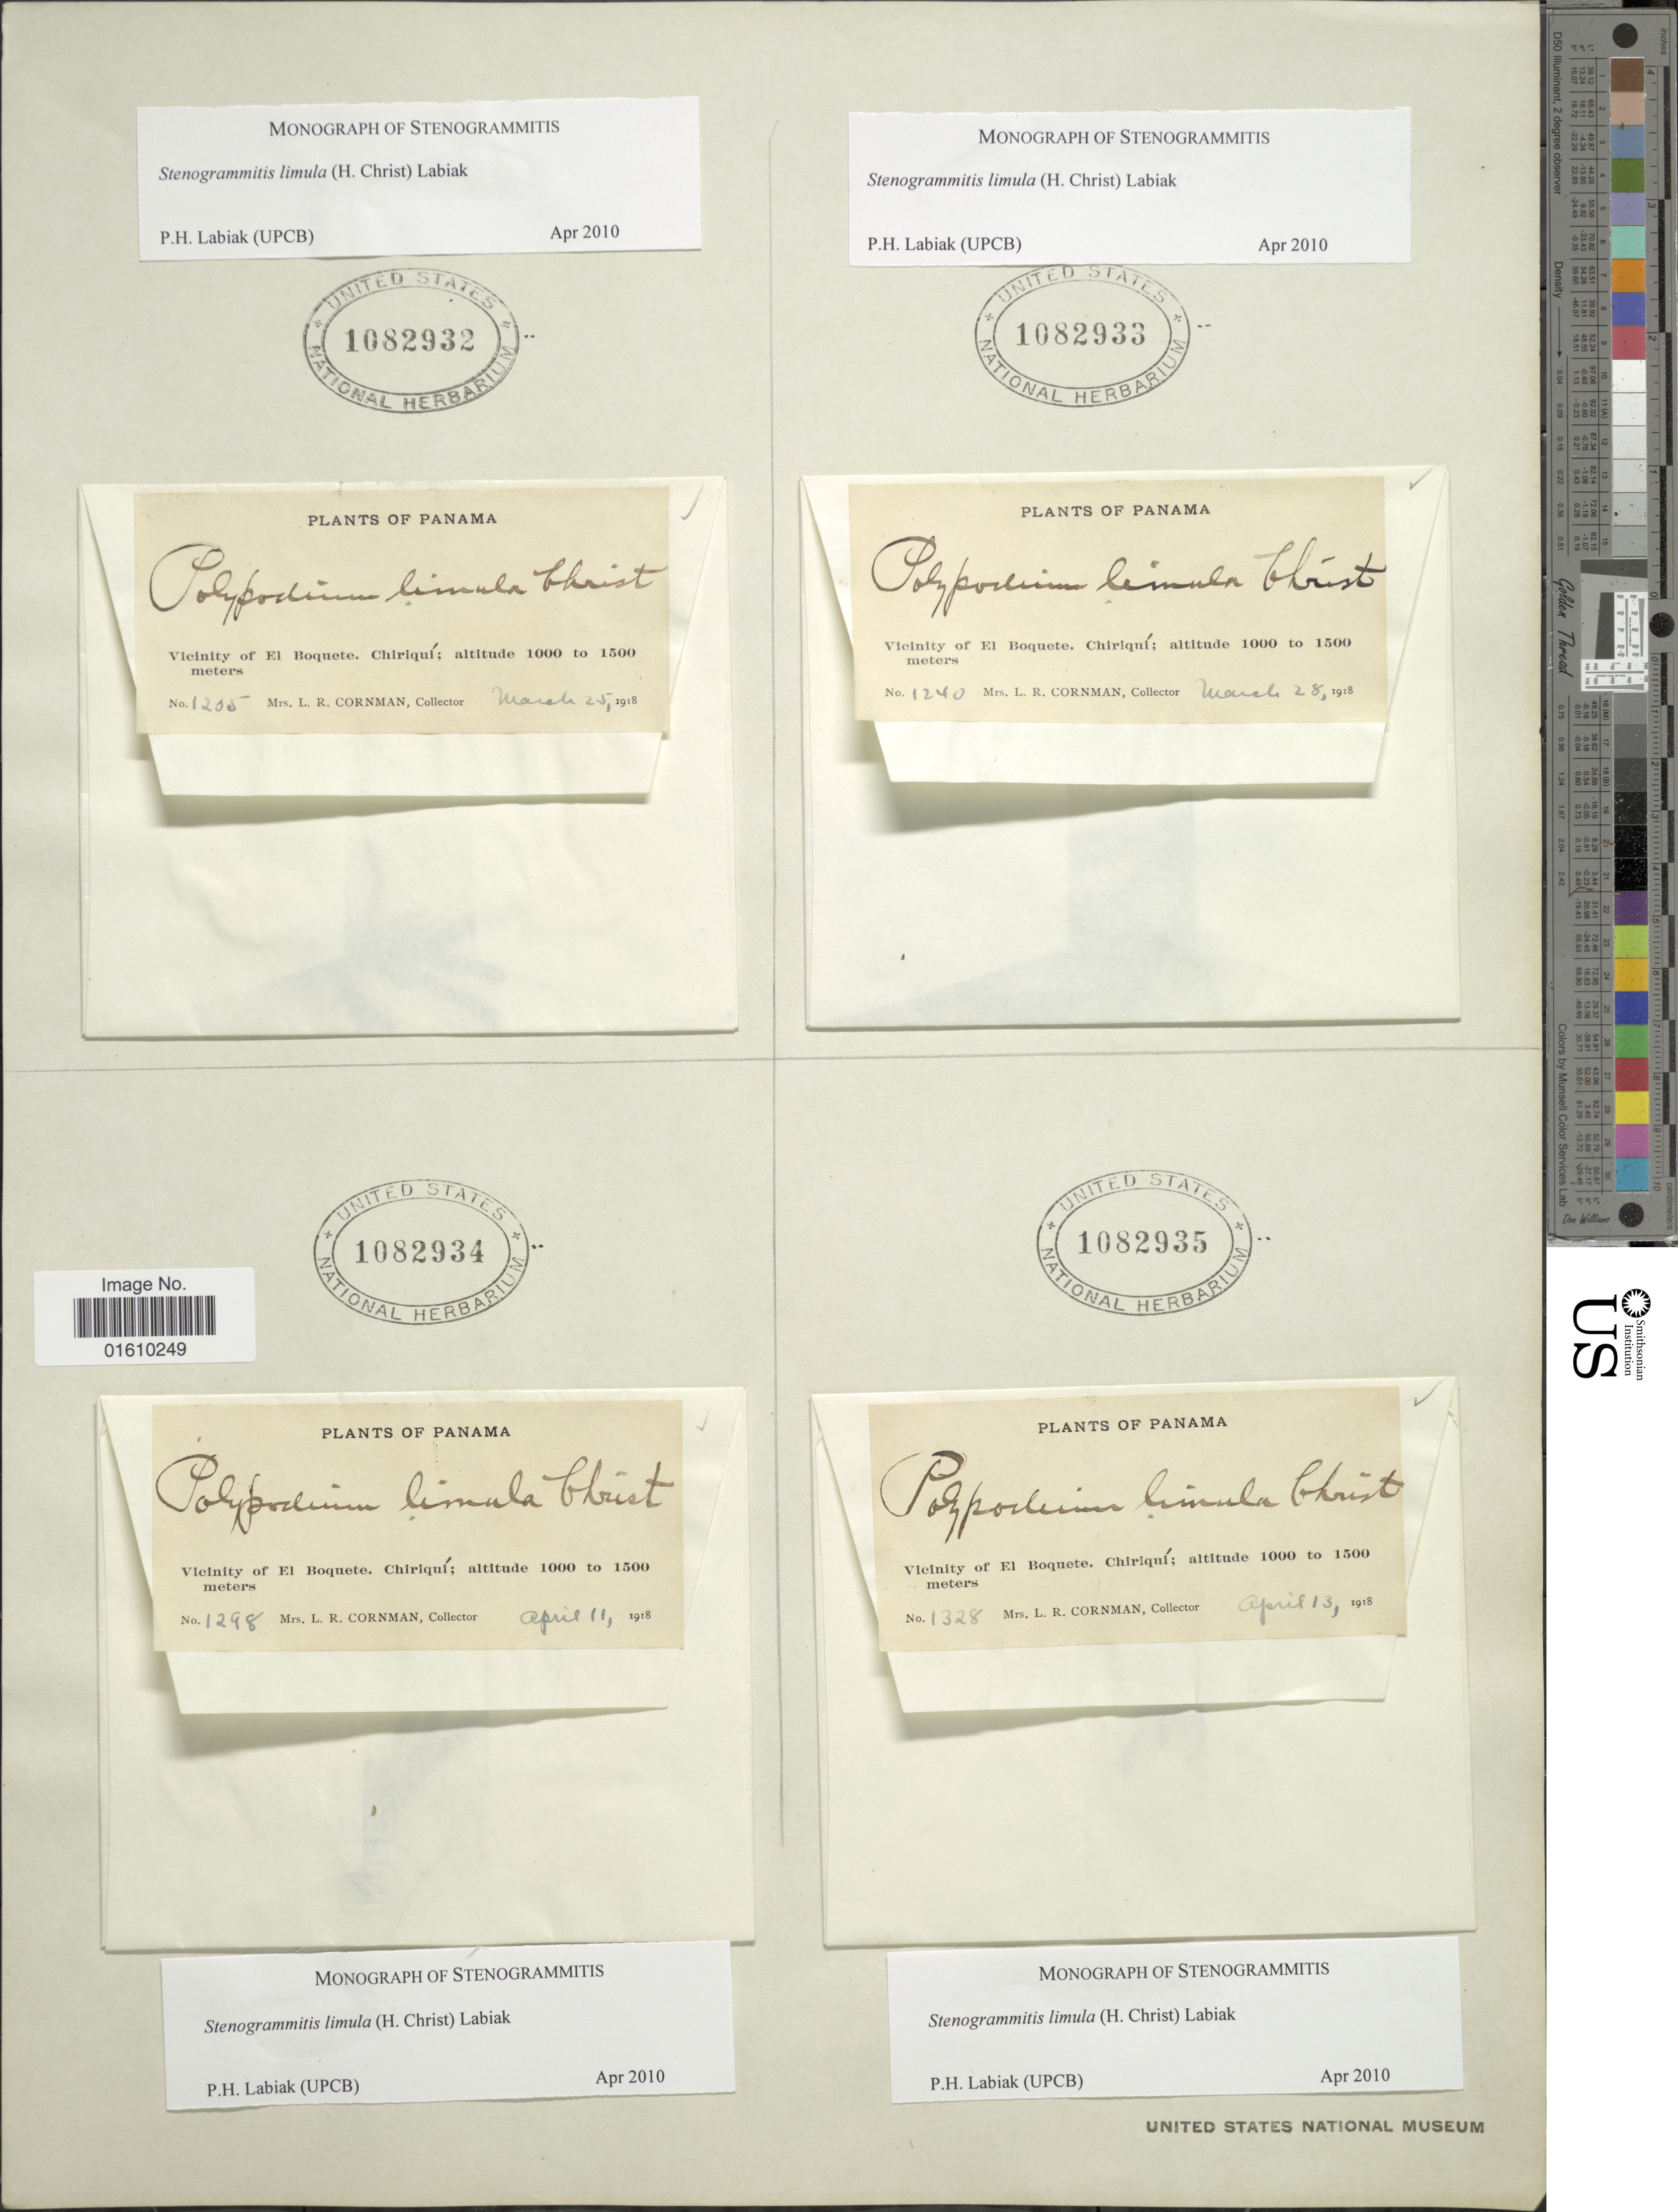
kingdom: Plantae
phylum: Tracheophyta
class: Polypodiopsida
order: Polypodiales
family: Polypodiaceae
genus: Stenogrammitis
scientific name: Stenogrammitis limula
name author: (Christ) Labiak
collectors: L. Cornman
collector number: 1328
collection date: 1918-04-13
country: Panama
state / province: Chiriqui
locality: Vicinity of El Boquete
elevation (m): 1000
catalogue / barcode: US 1082935-4